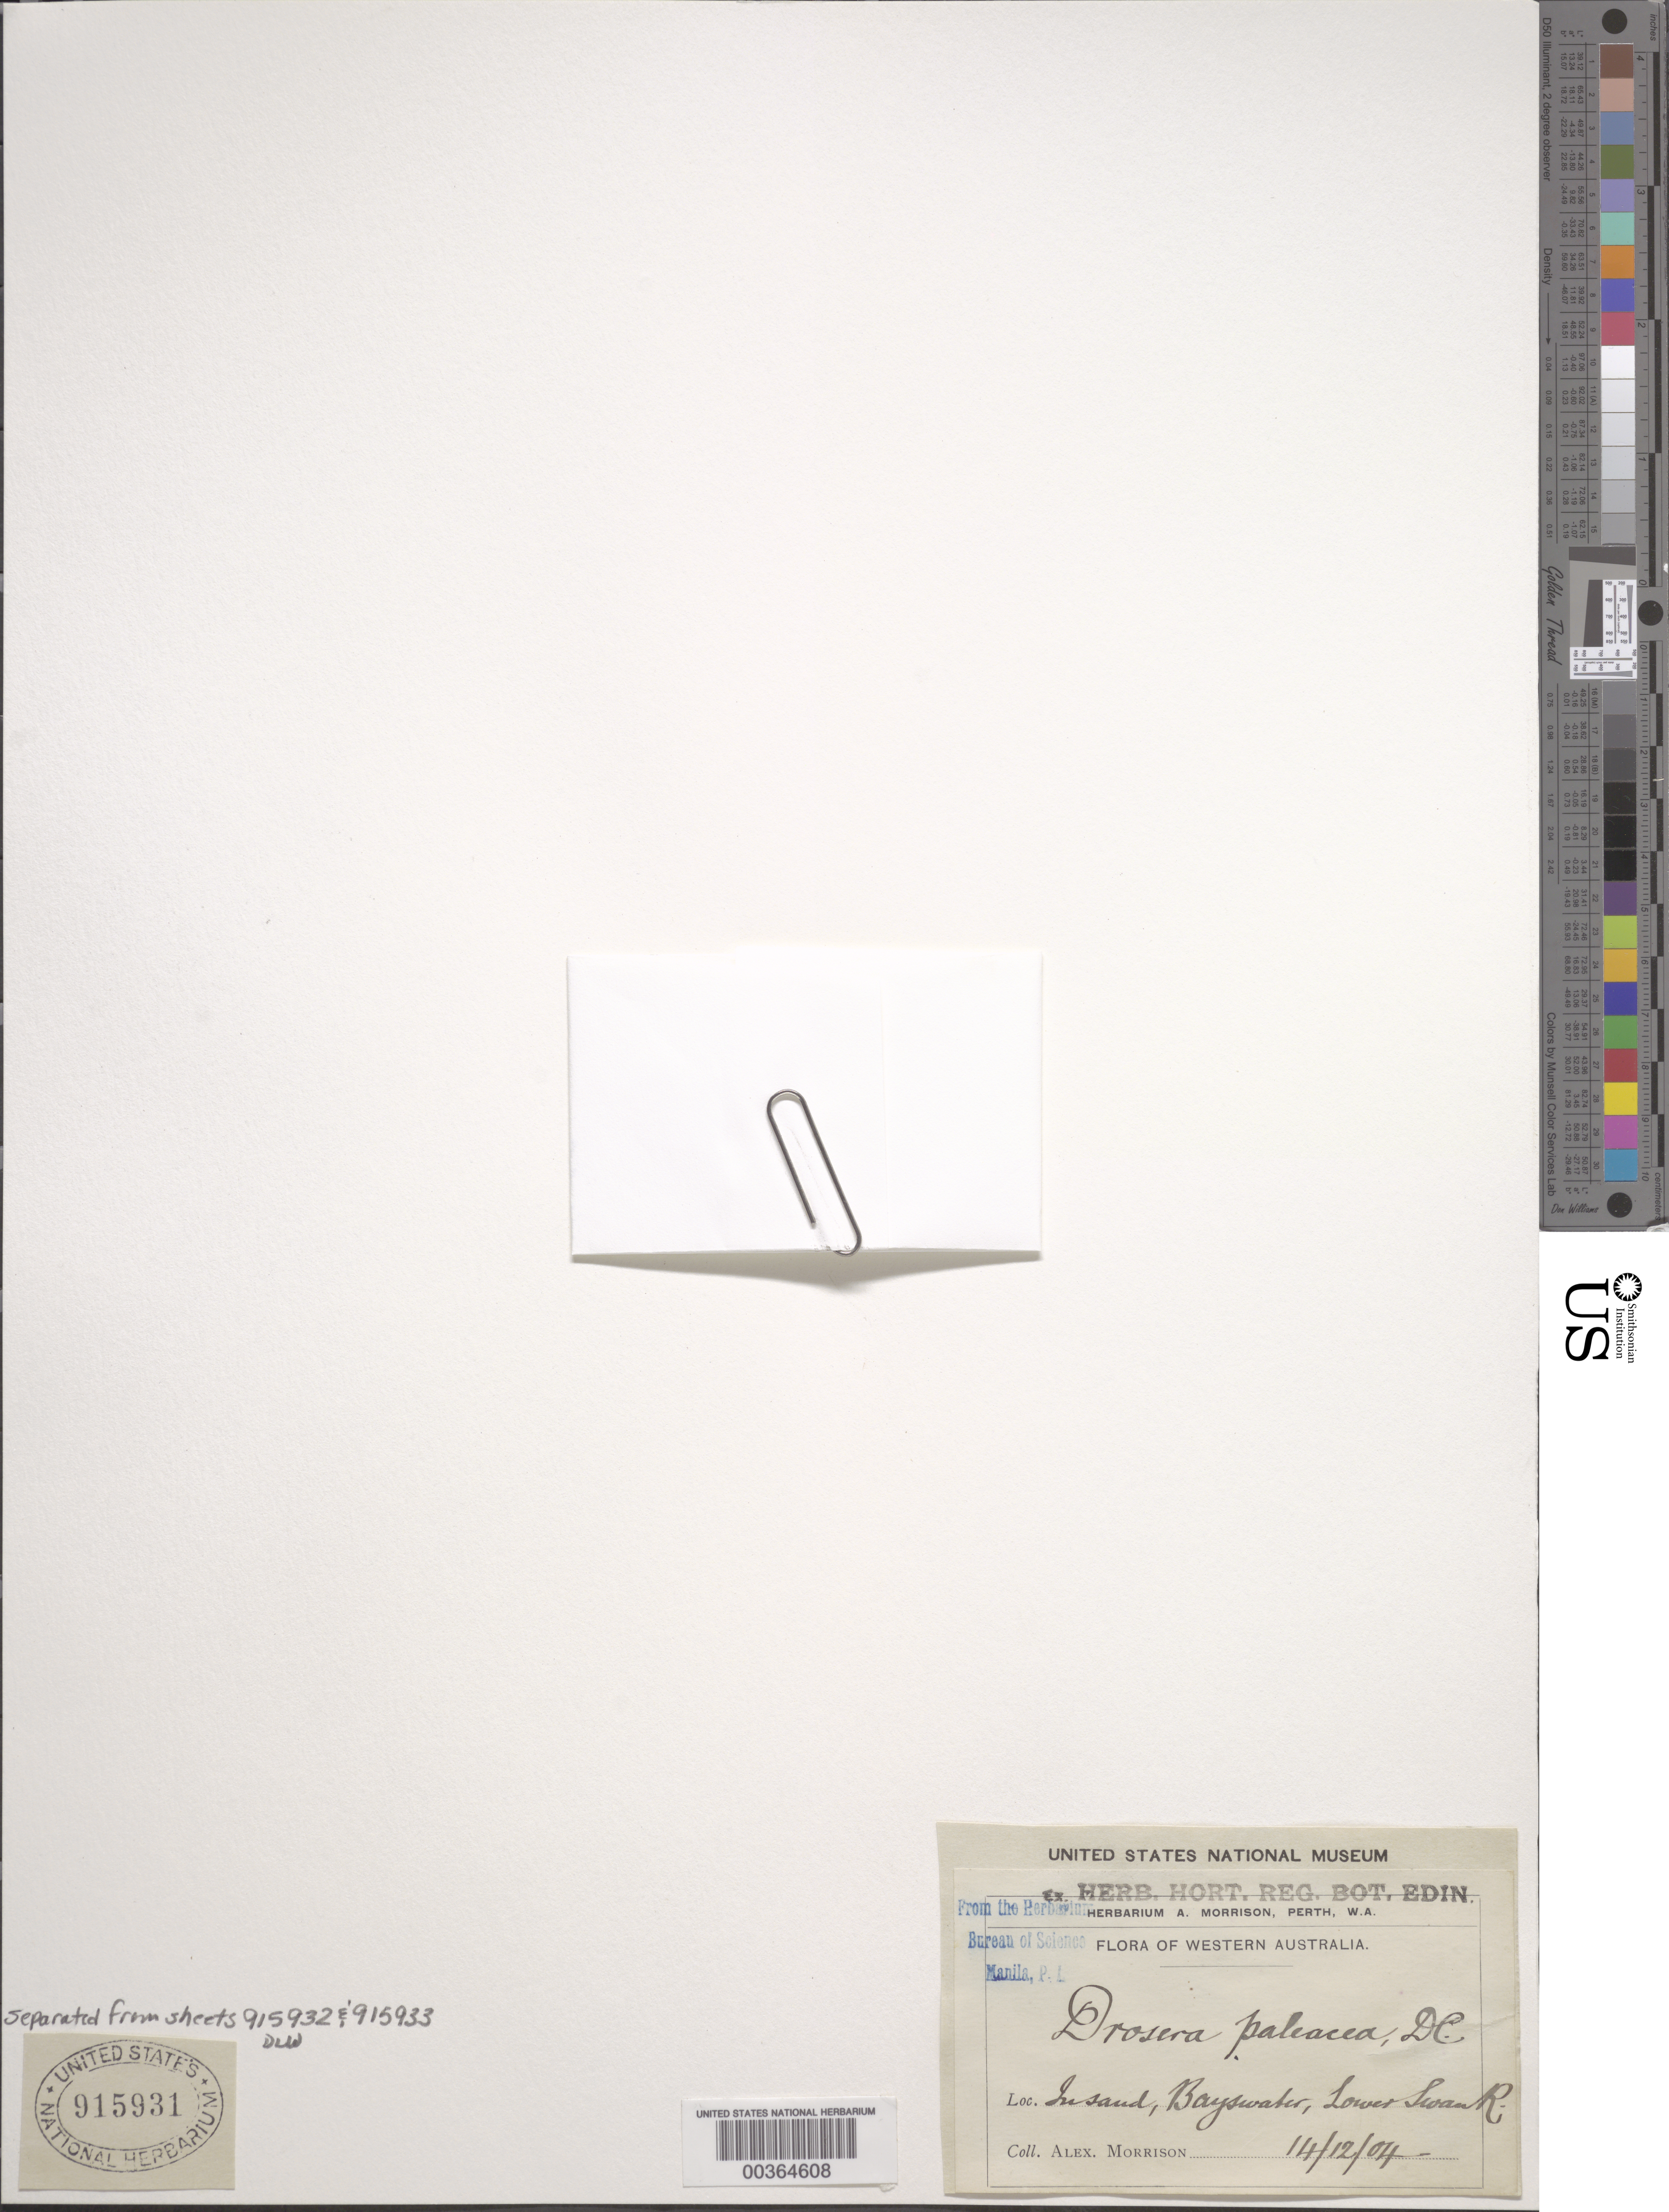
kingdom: Plantae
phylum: Tracheophyta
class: Magnoliopsida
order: Caryophyllales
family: Droseraceae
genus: Drosera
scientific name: Drosera paleacea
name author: DC.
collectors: A. Morrison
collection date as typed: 14 Dec 1904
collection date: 1904-12-14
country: Australia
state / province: Western Australia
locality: Lower swan river, bayswater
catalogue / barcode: US 915931